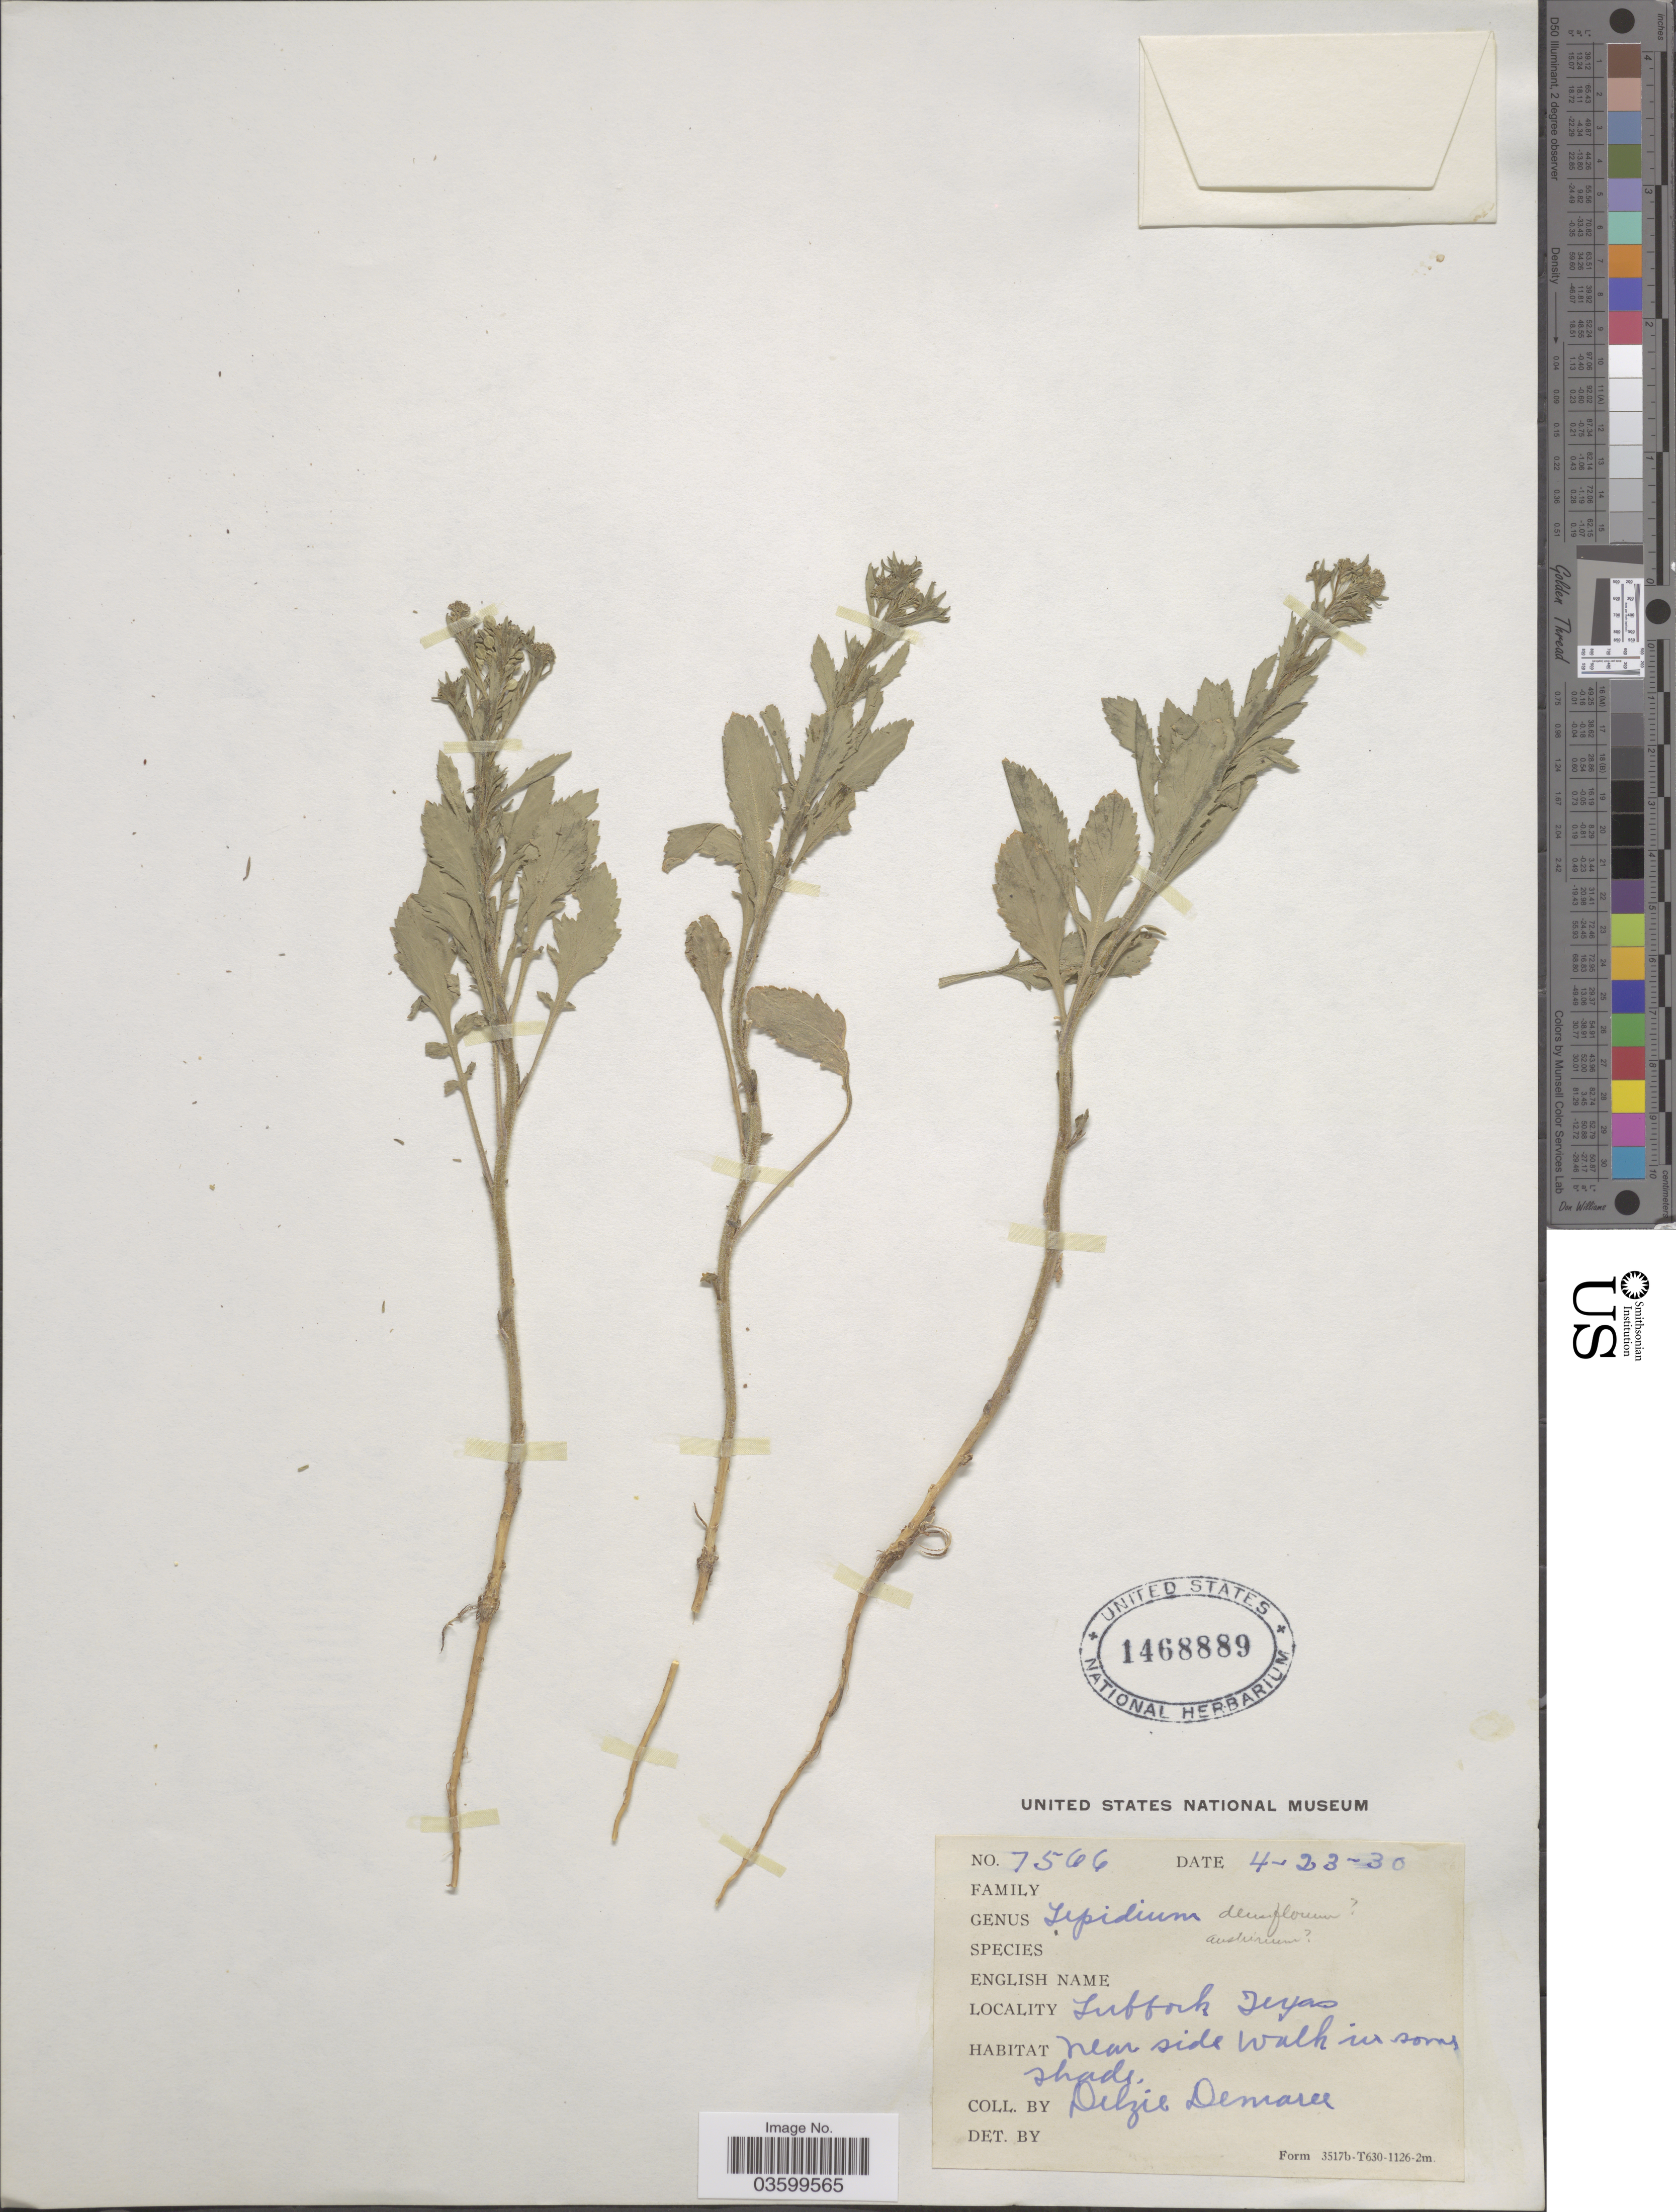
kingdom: Plantae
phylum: Tracheophyta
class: Magnoliopsida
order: Brassicales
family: Brassicaceae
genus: Lepidium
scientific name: Lepidium sp.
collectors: D. Demaree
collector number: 7566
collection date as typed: Transcribed d/m/y: 23/4/30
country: United States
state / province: Texas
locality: Lubbock. Near side walk.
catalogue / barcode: US 1468889